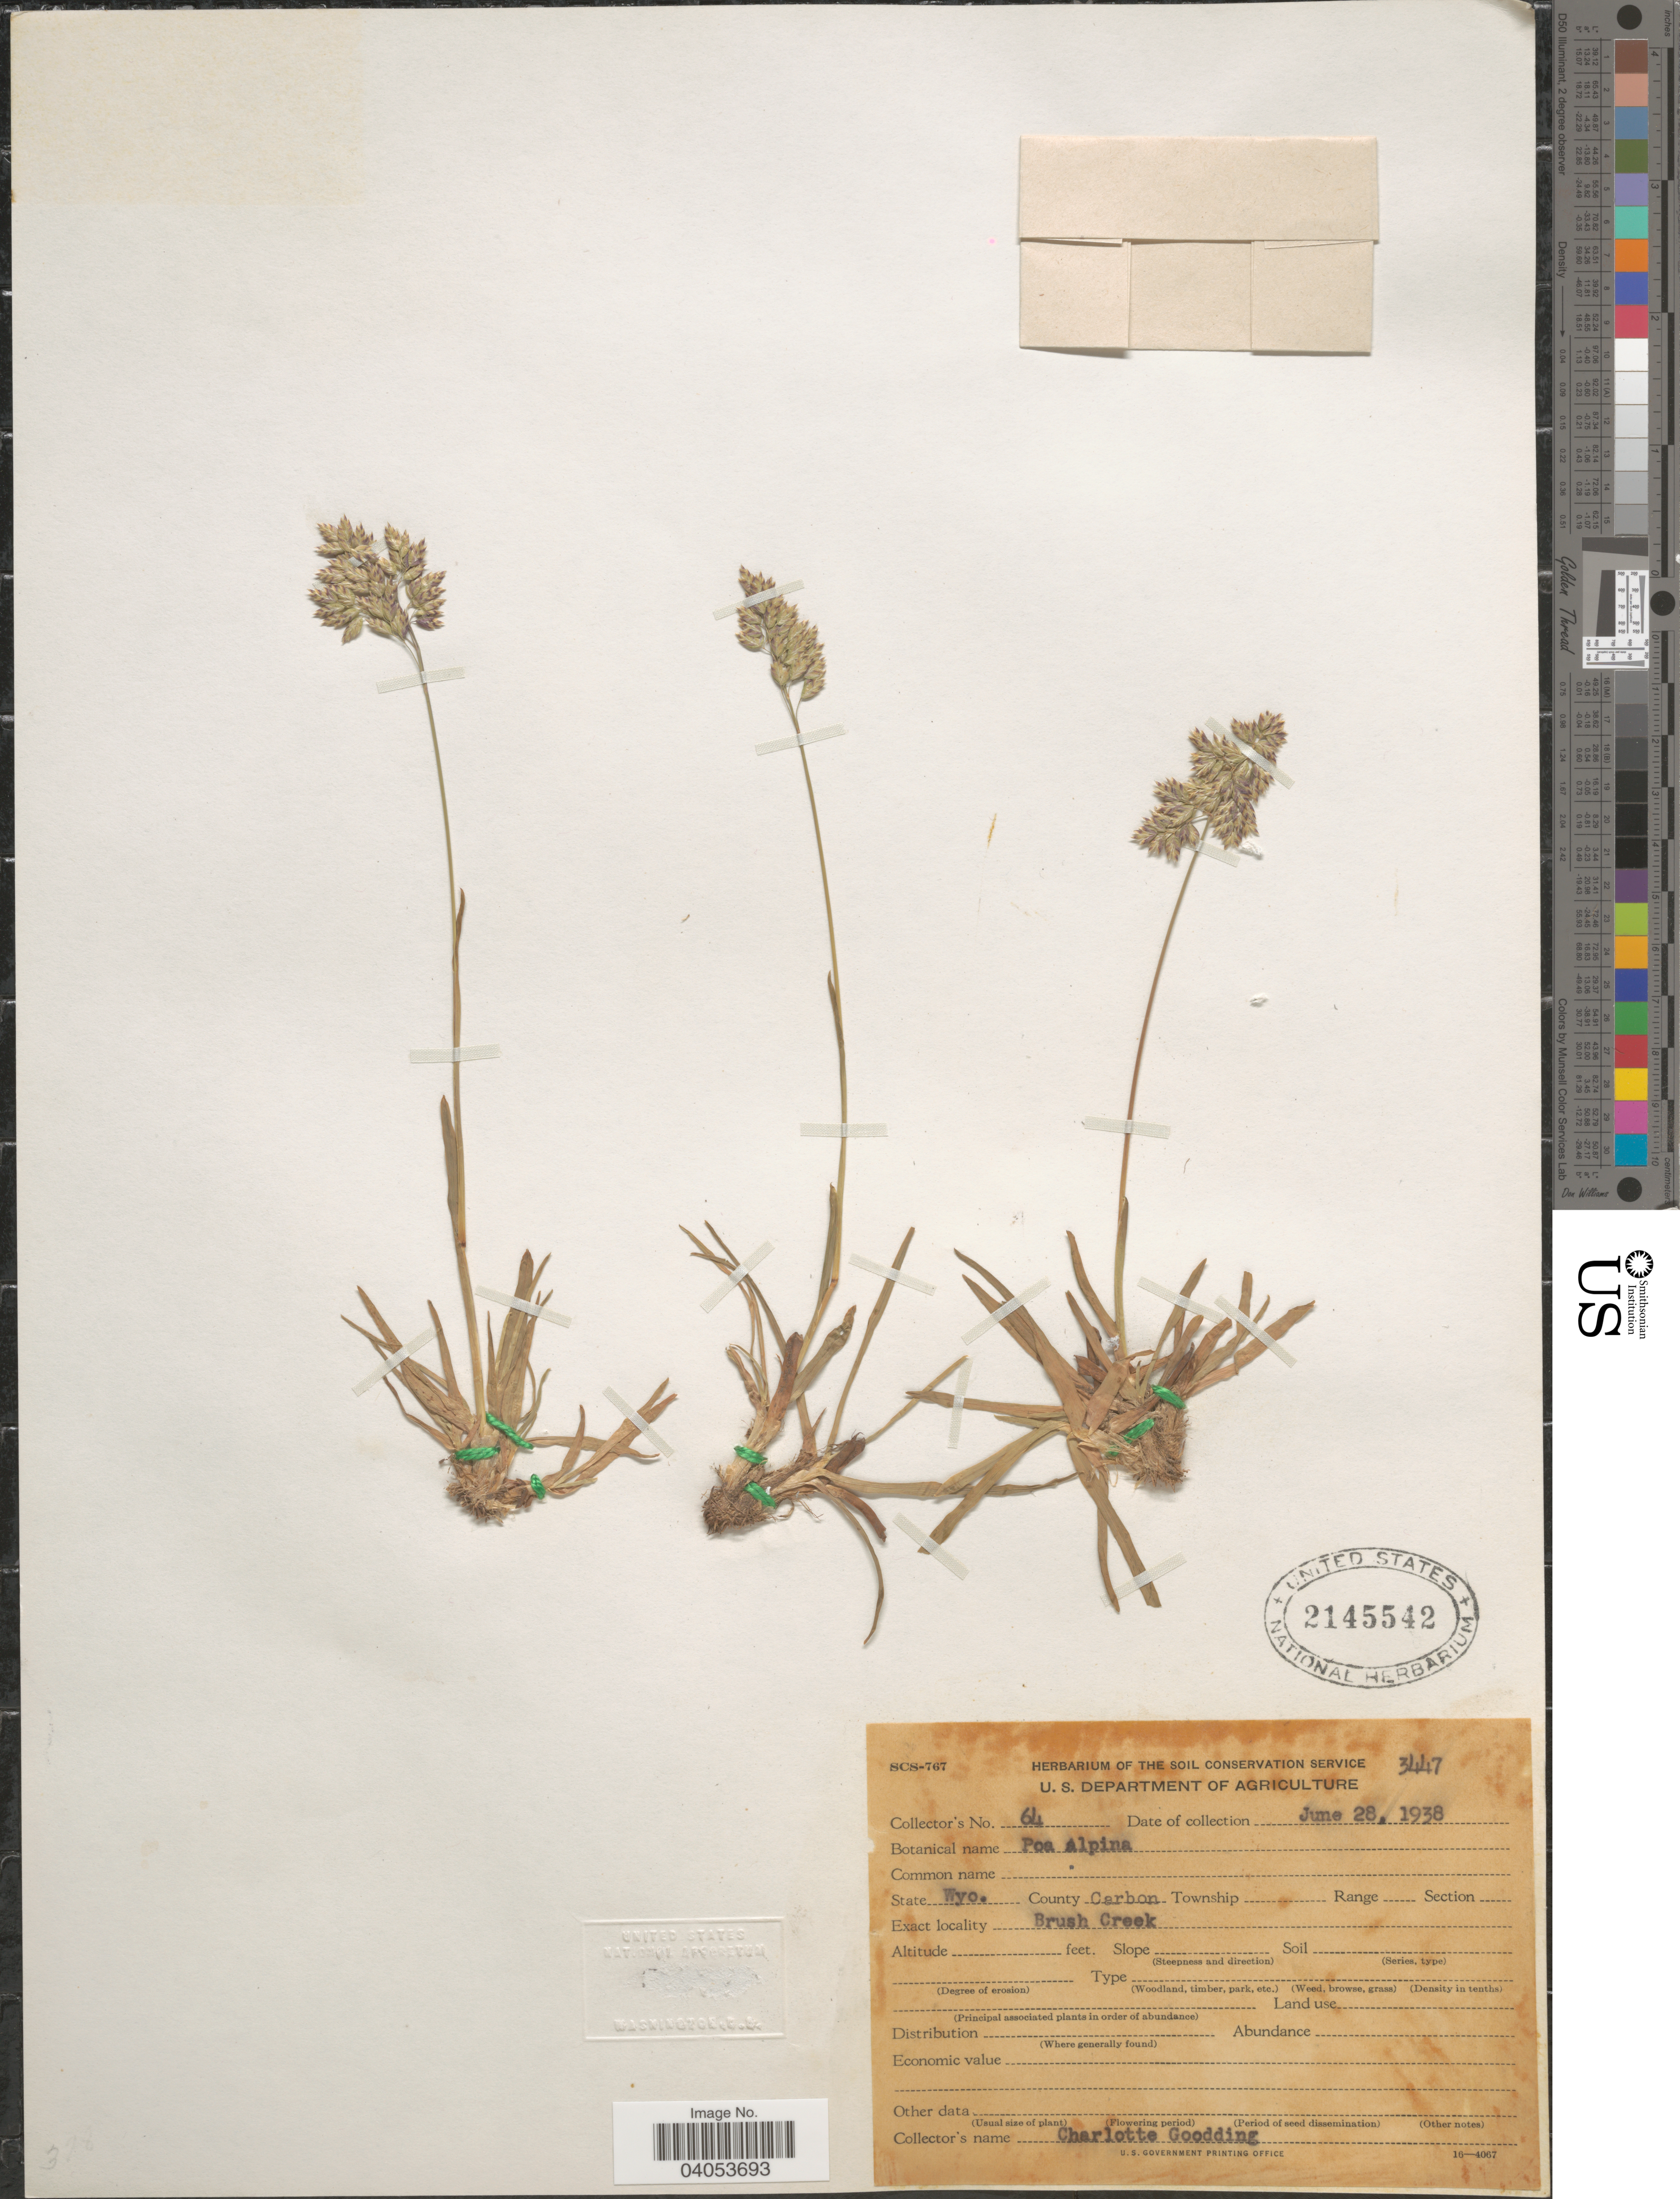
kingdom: Plantae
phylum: Tracheophyta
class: Liliopsida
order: Poales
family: Poaceae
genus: Poa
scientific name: Poa alpina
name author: L.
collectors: C. Goodding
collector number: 64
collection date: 1938-06-28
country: United States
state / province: Wyoming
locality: Brush Creek.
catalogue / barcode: US 2145542